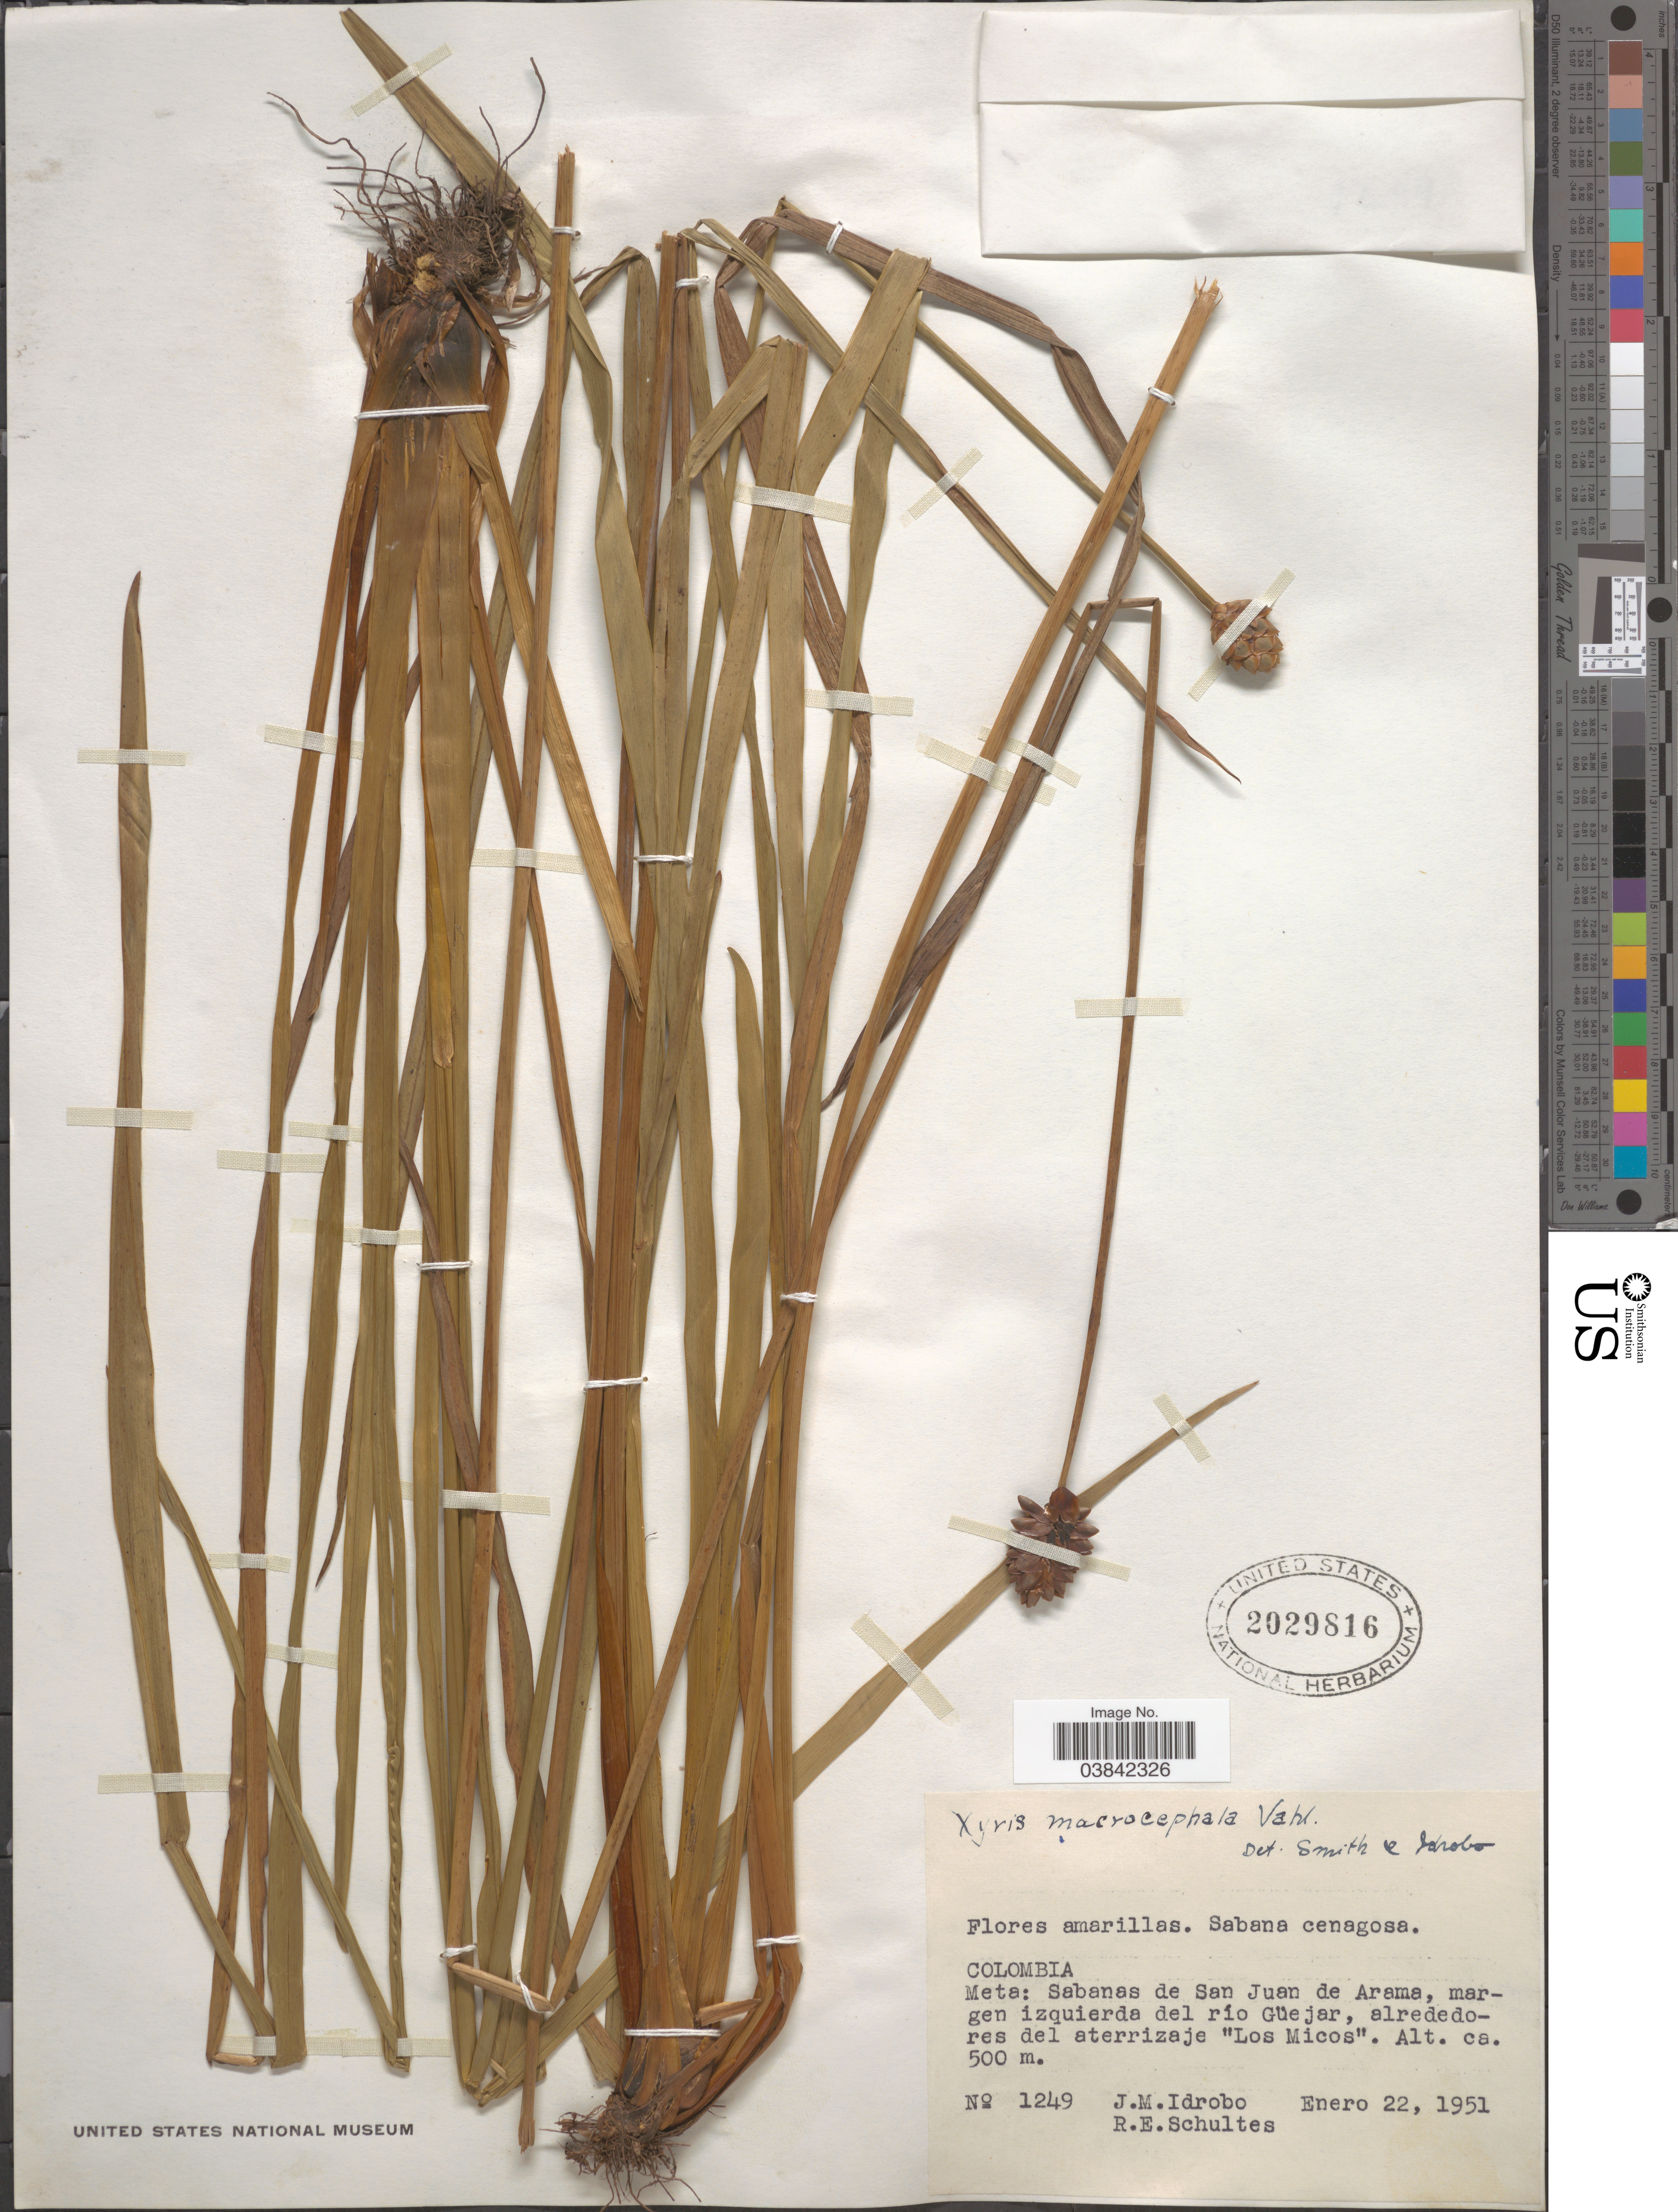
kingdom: Plantae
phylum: Tracheophyta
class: Liliopsida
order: Poales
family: Xyridaceae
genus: Xyris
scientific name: Xyris laxifolia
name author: Mart.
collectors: J. M. Idrobo & R. E. Schultes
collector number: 1249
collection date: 1951-01-22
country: Colombia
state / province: Meta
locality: Sabanas de San Juan de Arama, margen izquierda del río Güejar, alrededores del aterrizaje 'Los Micos'.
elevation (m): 500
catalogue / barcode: US 2029816